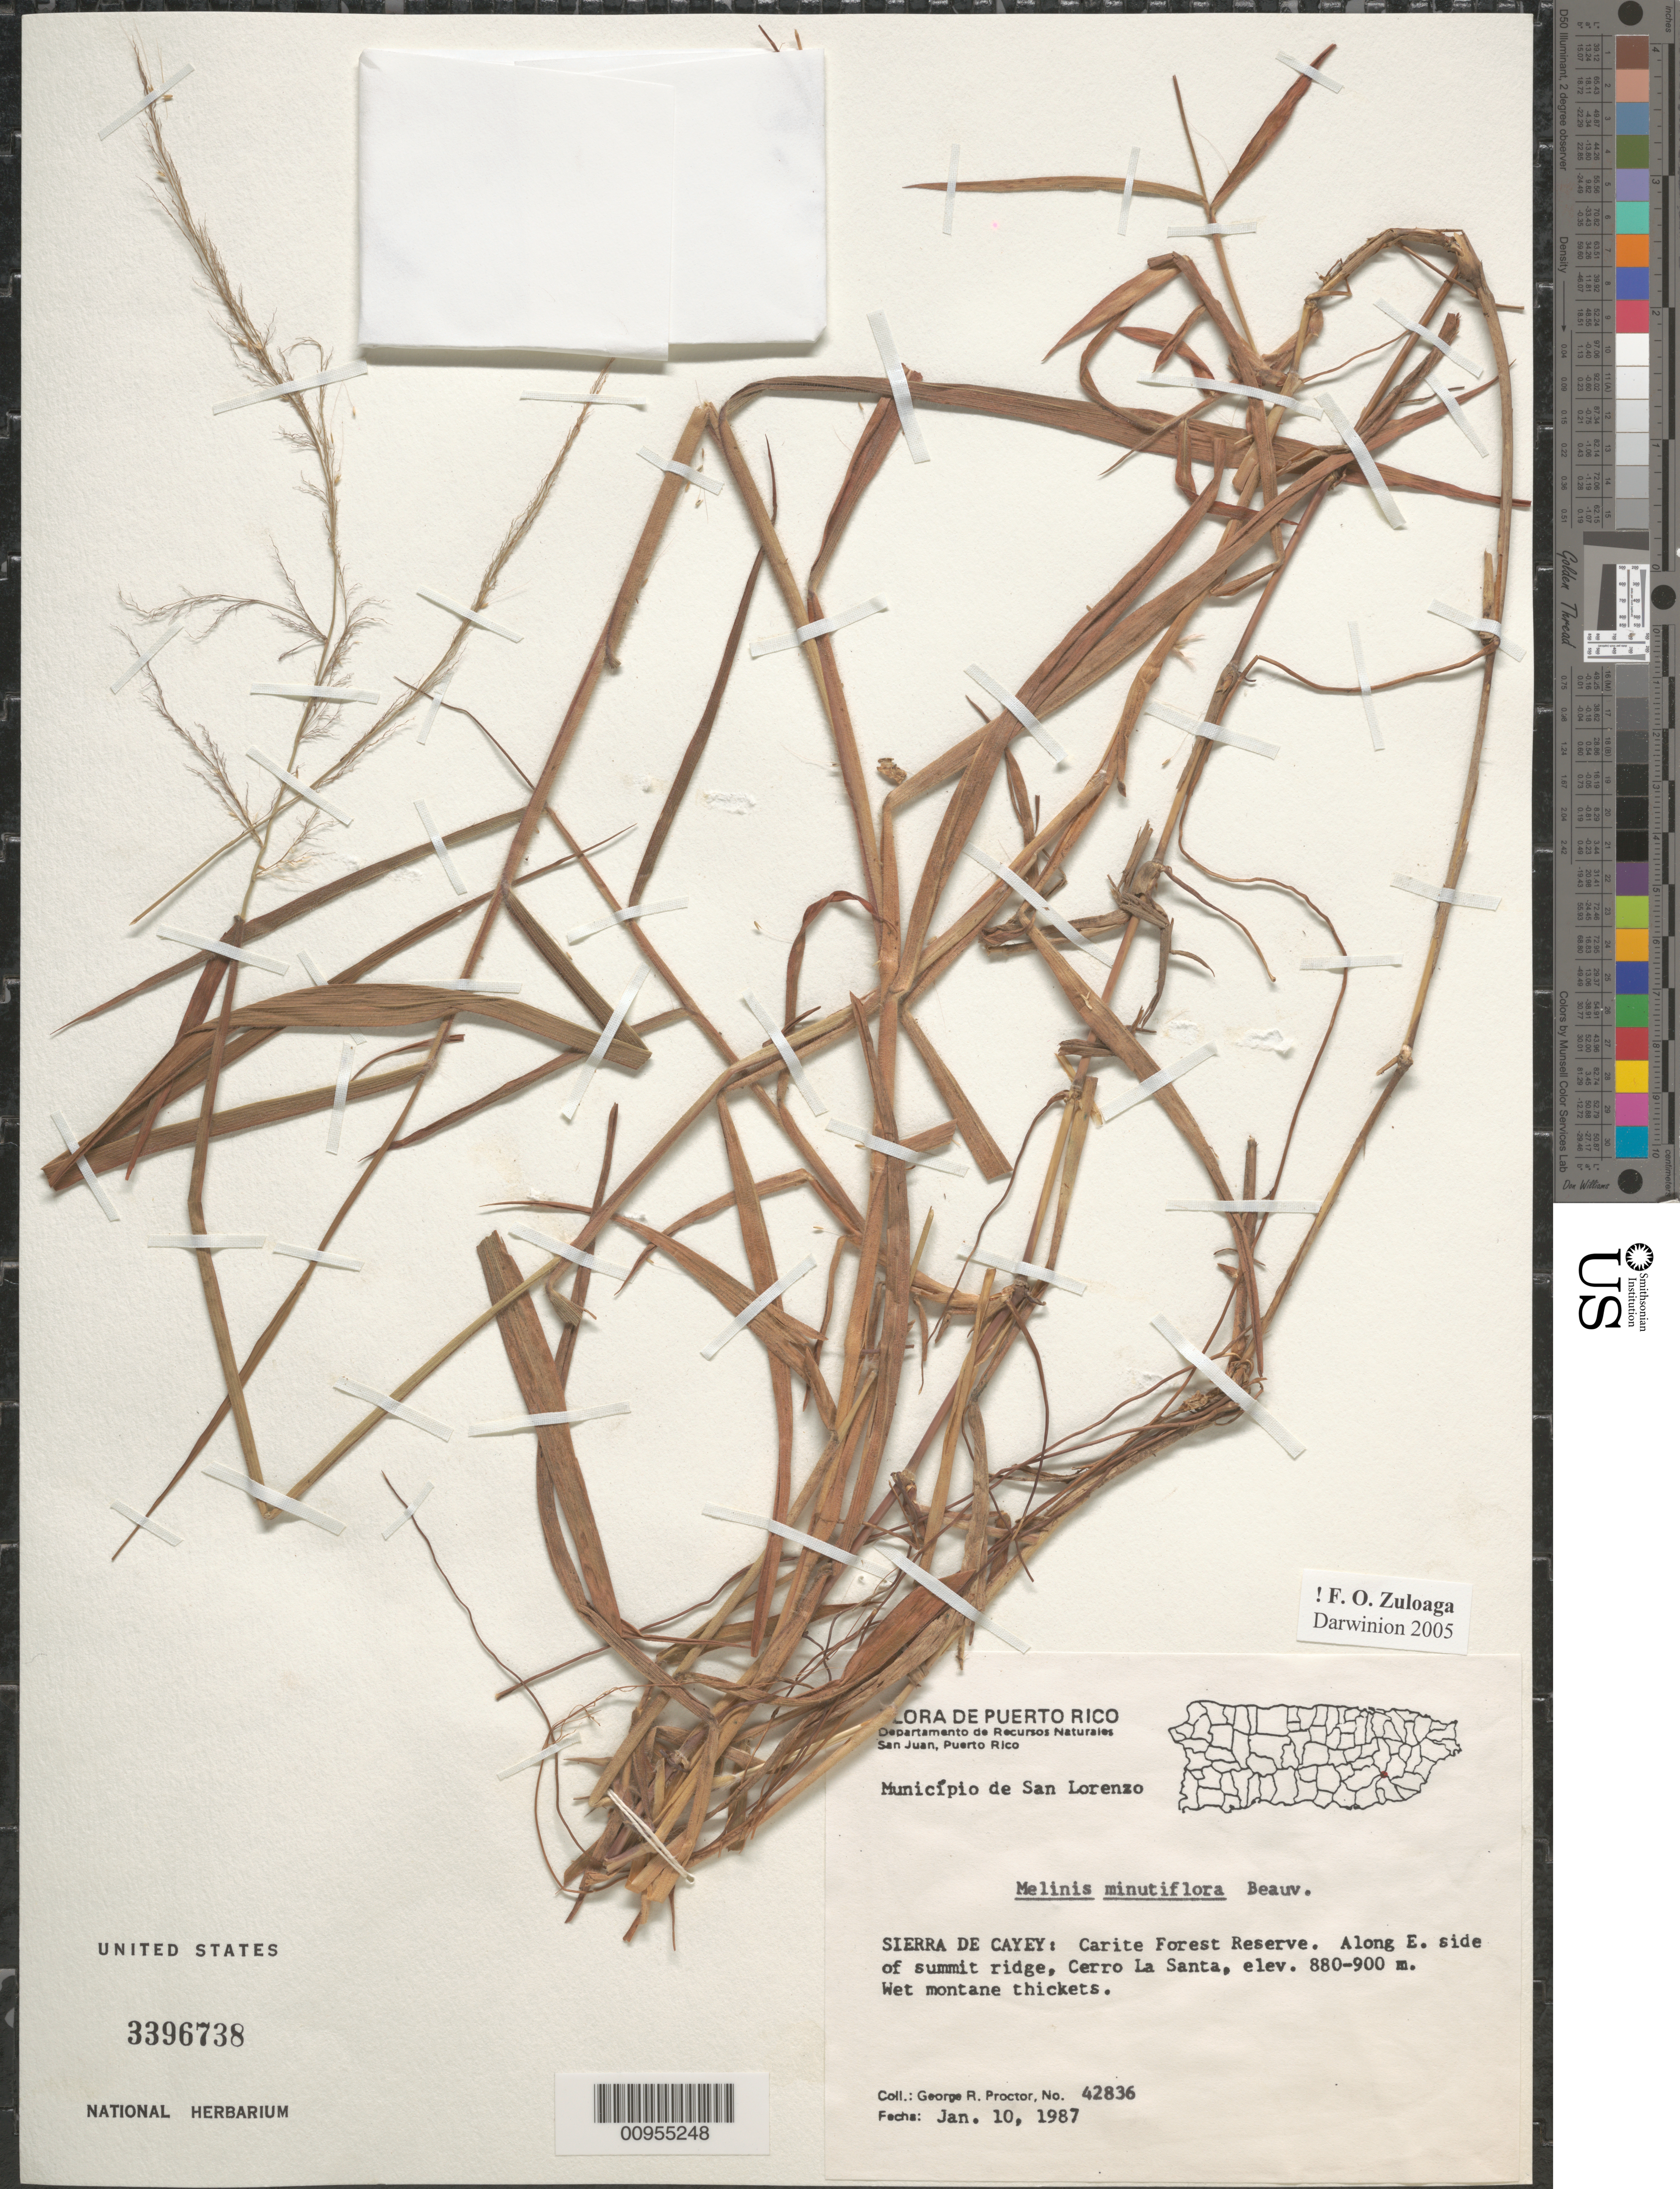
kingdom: Plantae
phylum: Tracheophyta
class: Liliopsida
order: Poales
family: Poaceae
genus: Melinis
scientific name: Melinis minutiflora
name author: P. Beauv.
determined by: Zuloaga, F. O.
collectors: G. R. Proctor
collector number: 42836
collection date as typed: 10 Jan 1987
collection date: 1987-01-10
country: Puerto Rico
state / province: San Lorenzo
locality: Sierra de Cayey: Carite Forest Reserve. Along E. side of summit ridge, Cerro La Santa.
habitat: Wet montane thickets.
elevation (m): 880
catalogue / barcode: US 3396738